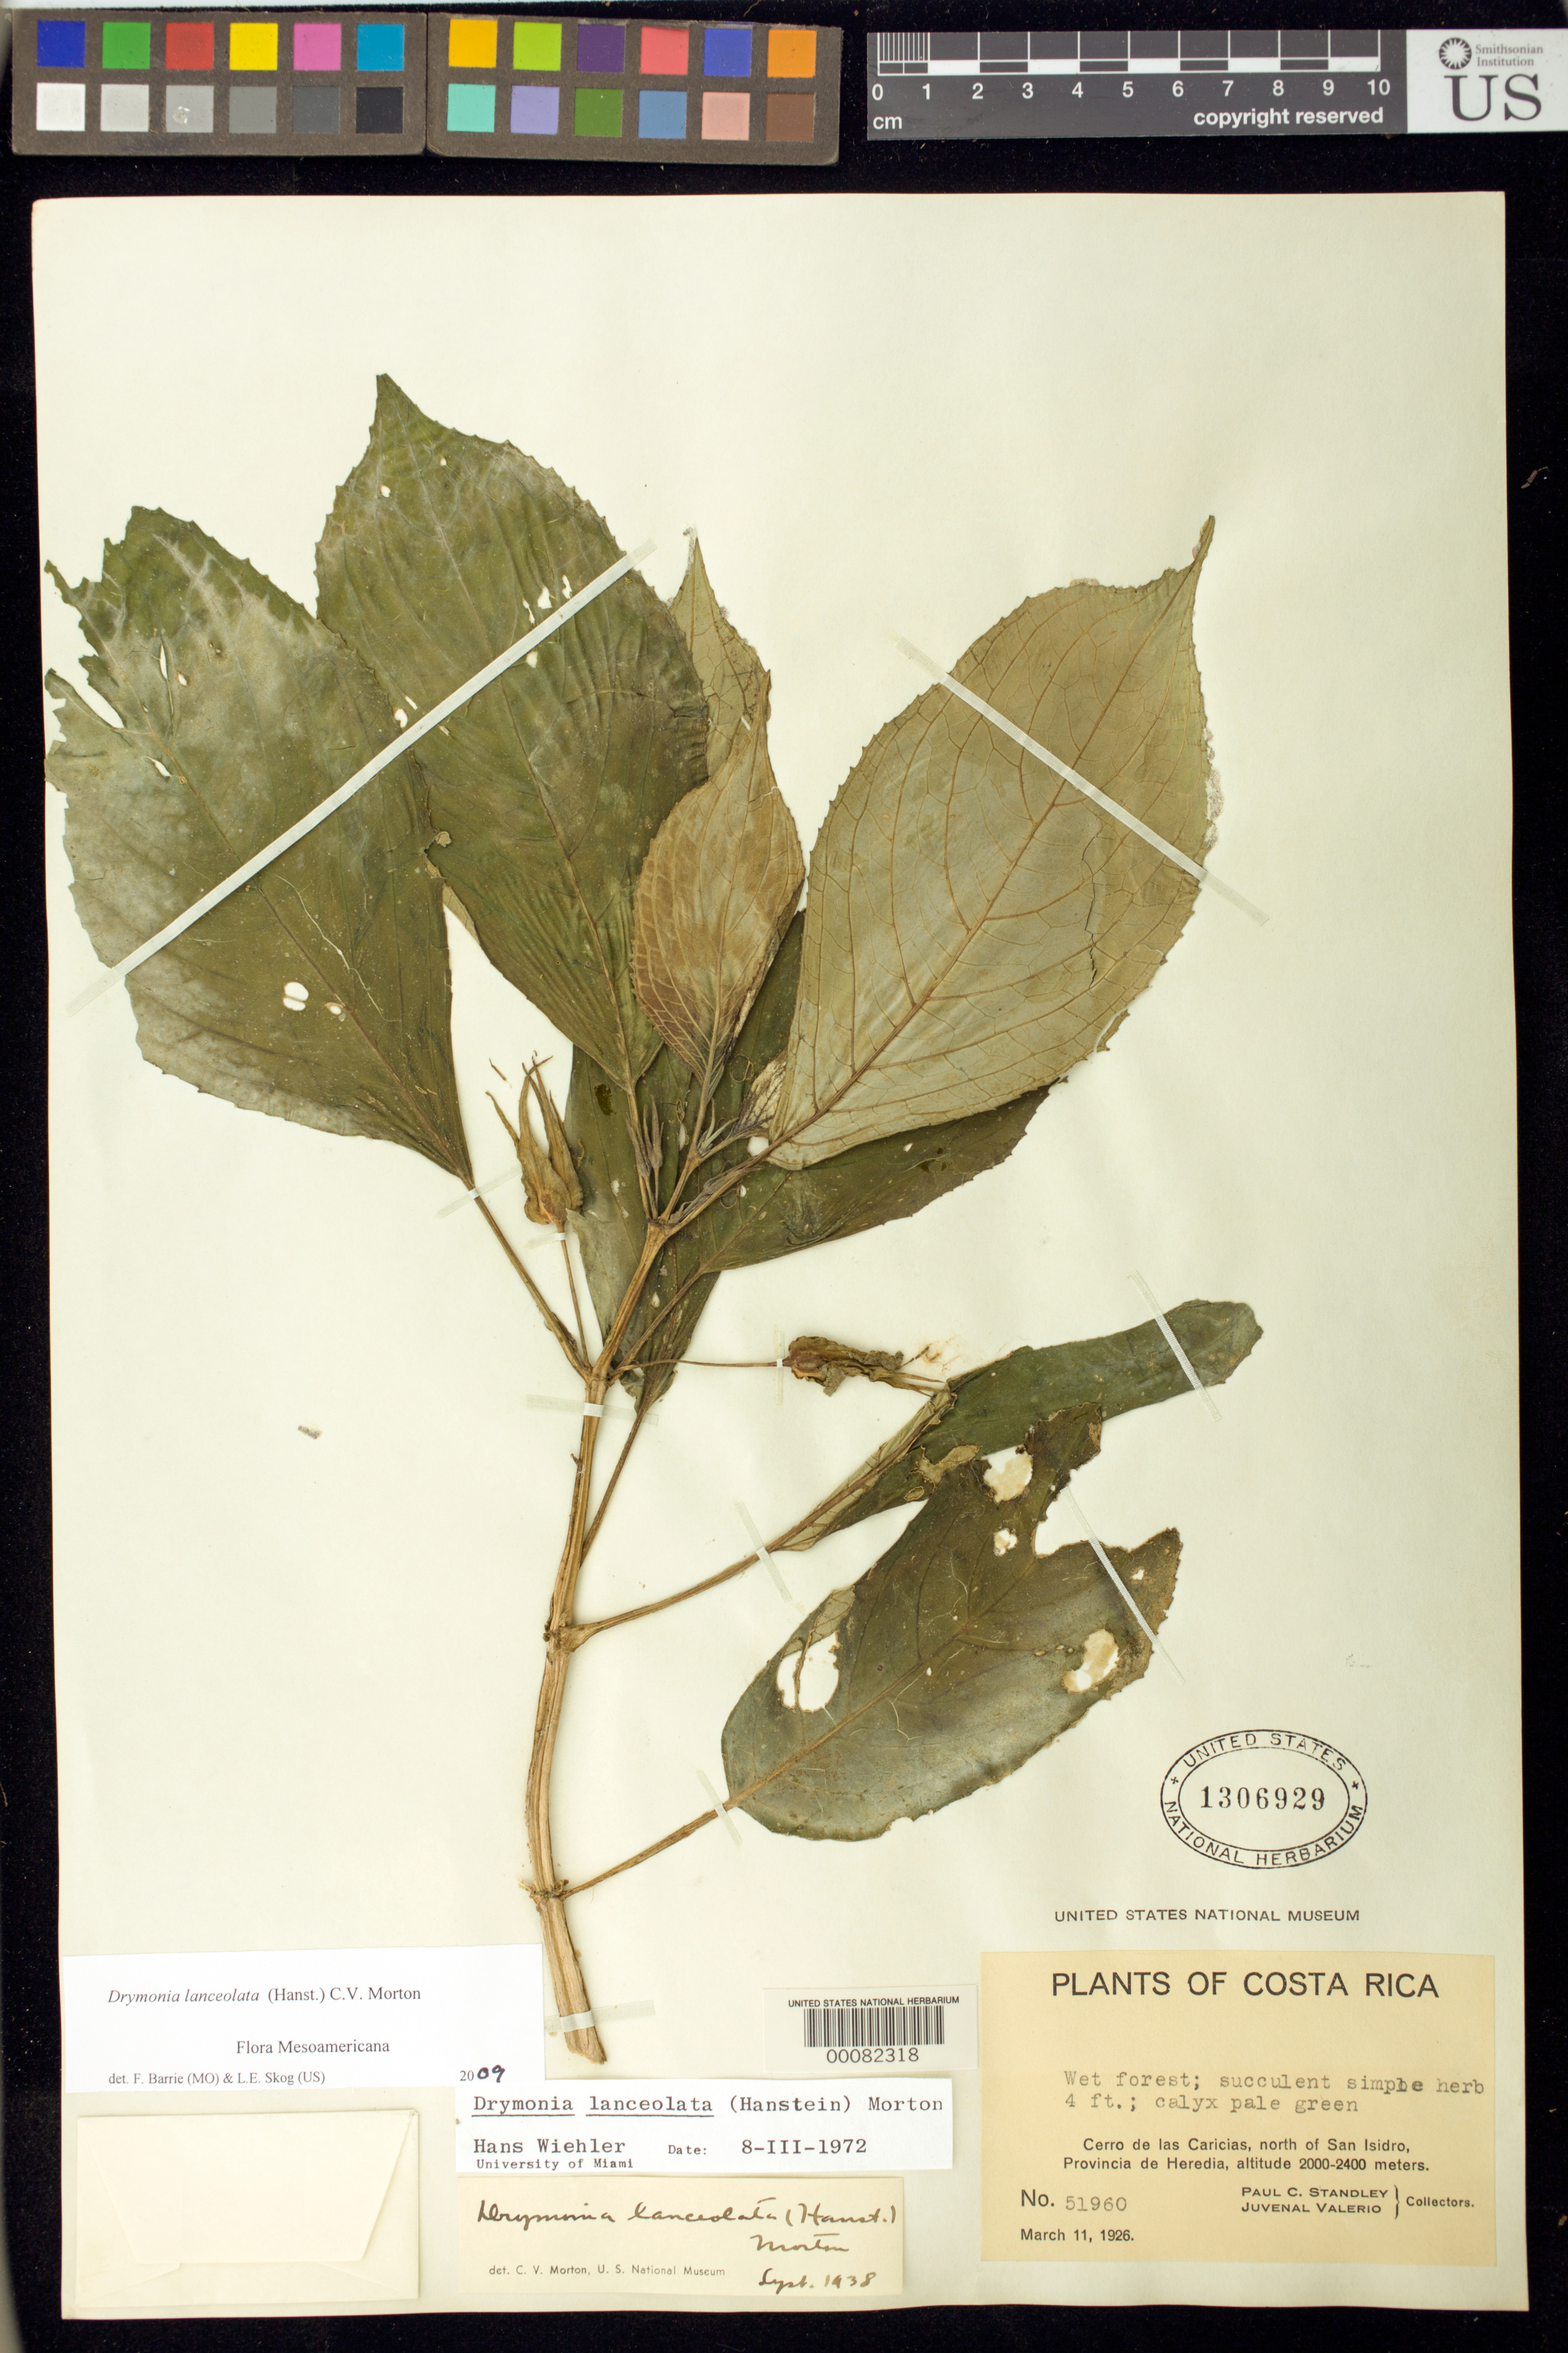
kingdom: Plantae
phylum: Tracheophyta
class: Magnoliopsida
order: Lamiales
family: Gesneriaceae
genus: Drymonia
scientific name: Drymonia lanceolata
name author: (Hanst.) C.V. Morton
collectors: P. C. Standley & J. Valerio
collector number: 51960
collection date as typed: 11 Mar 1926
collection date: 1926-03-11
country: Costa Rica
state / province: Heredia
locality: Cerro de las Caricias, N of San Isidro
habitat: Wet forest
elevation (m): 2000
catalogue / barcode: US 1306929